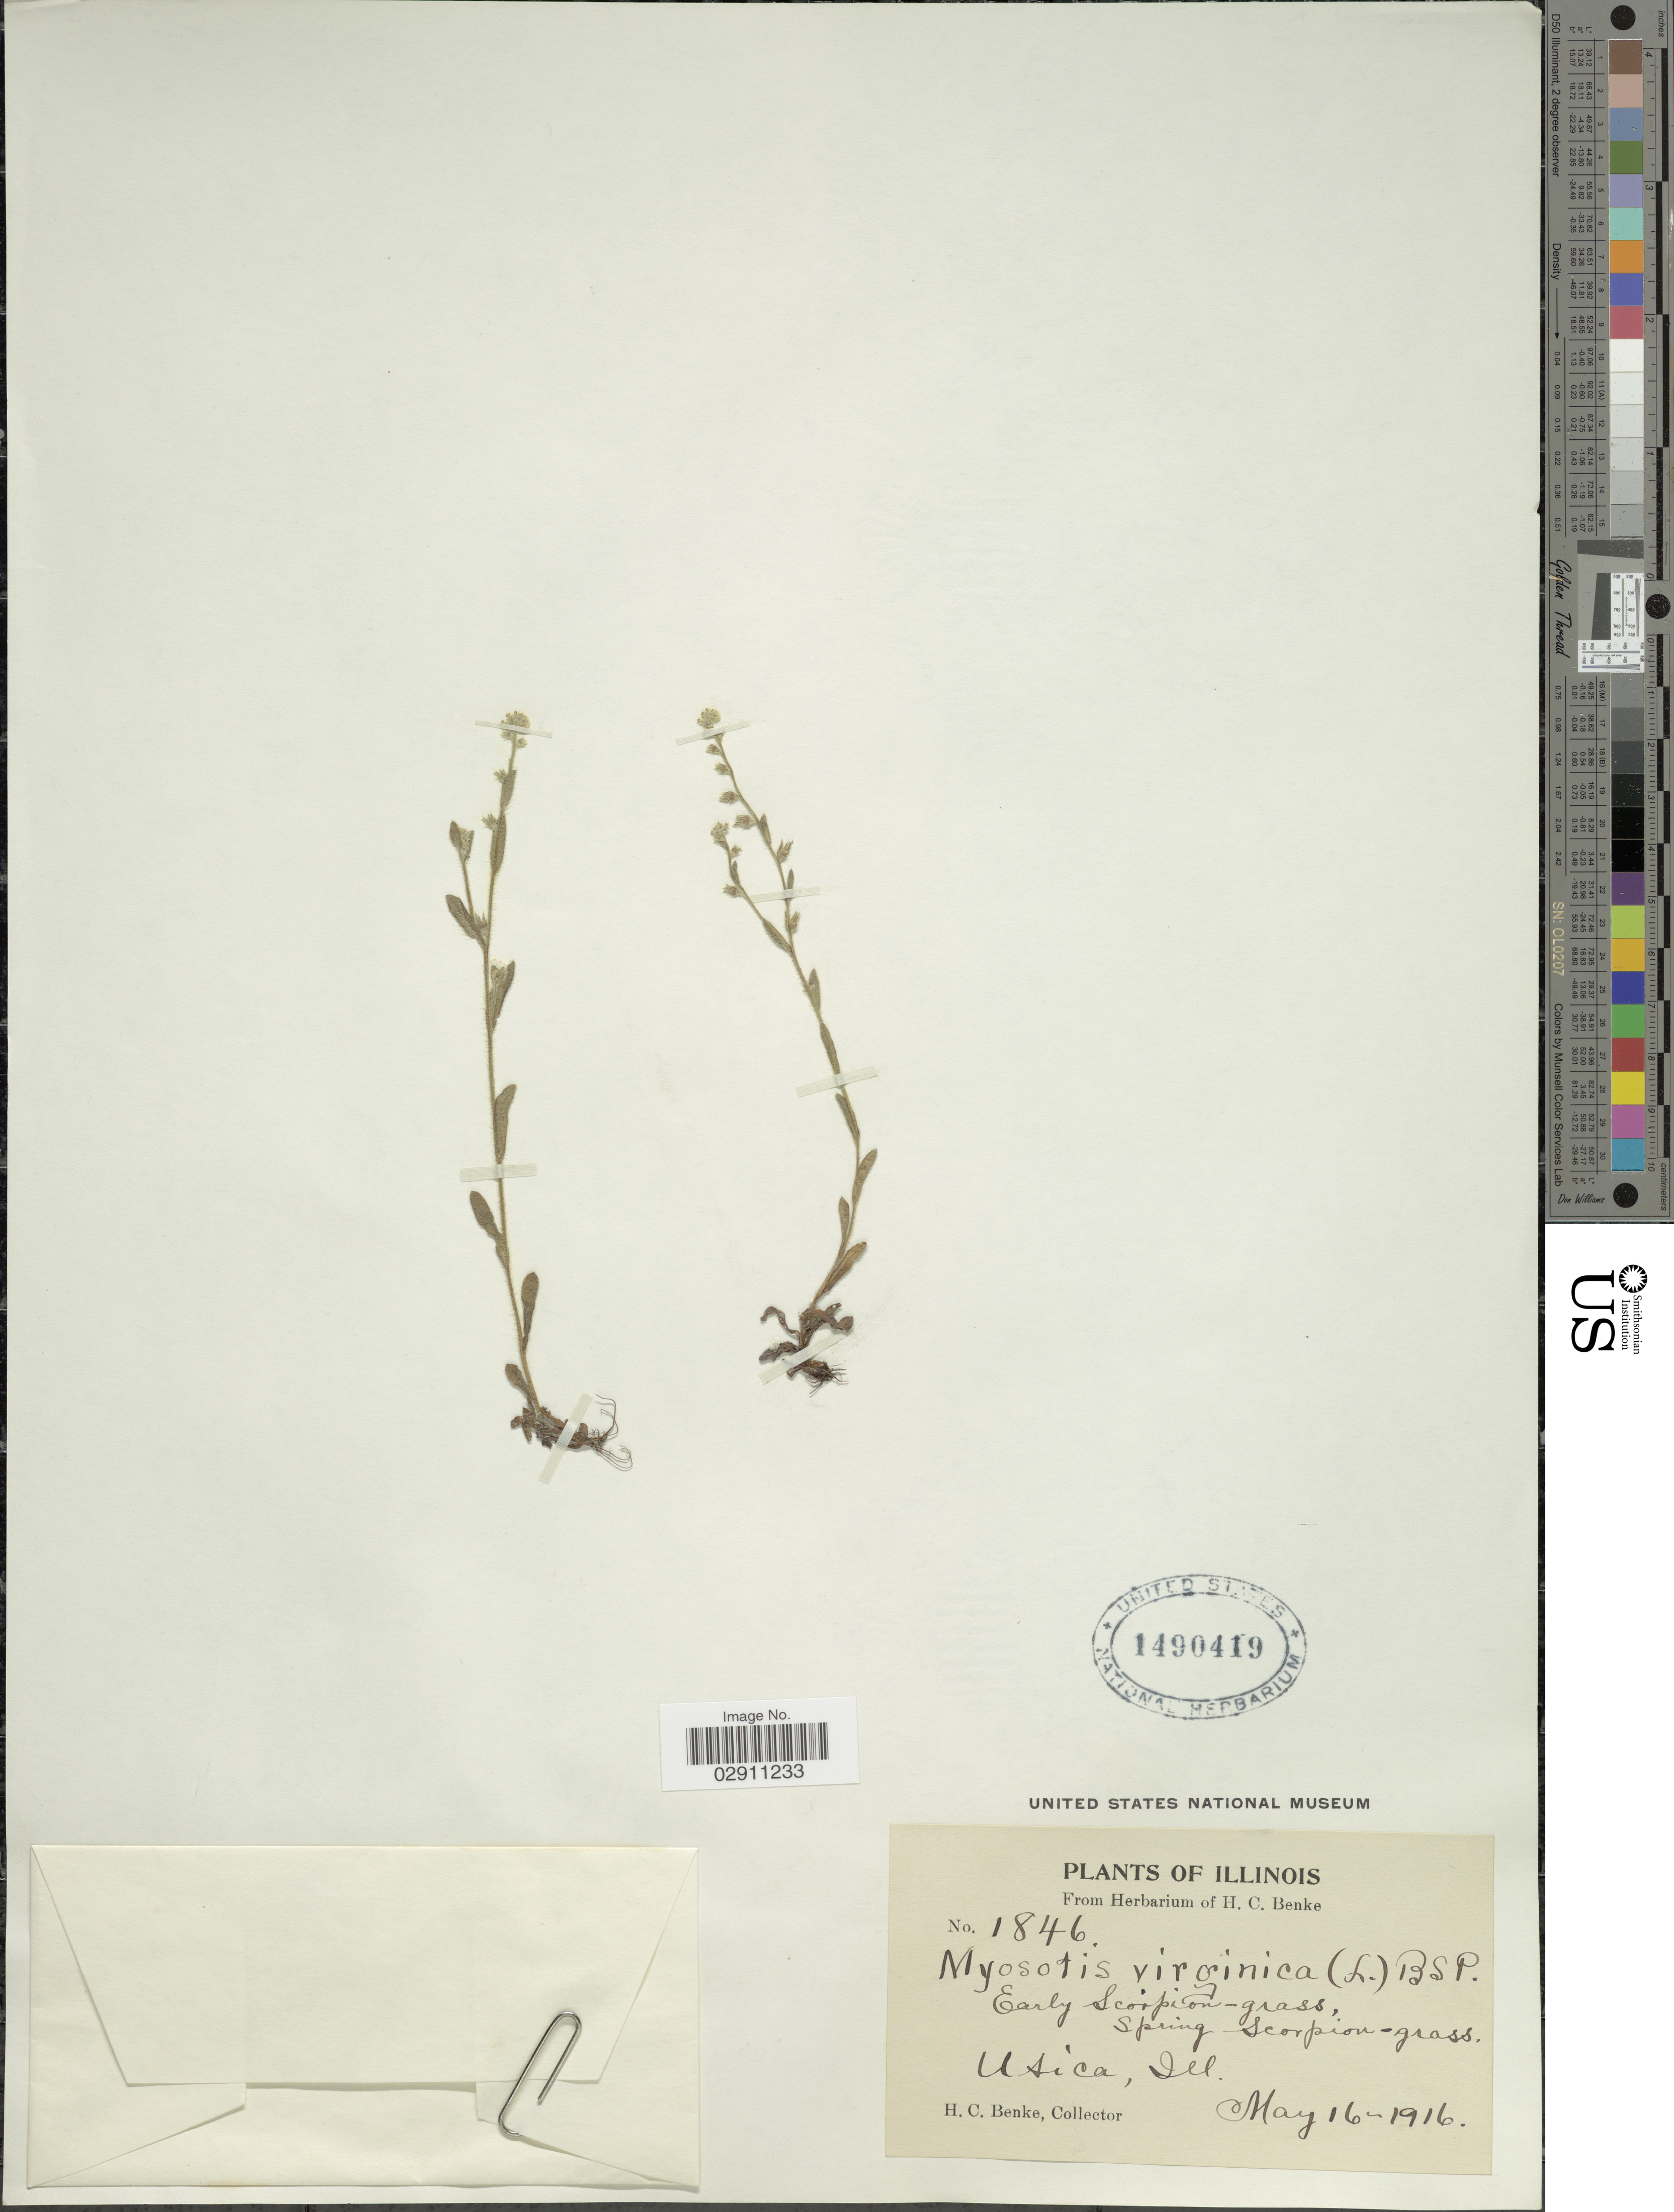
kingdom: Plantae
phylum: Tracheophyta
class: Magnoliopsida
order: Boraginales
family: Boraginaceae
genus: Myosotis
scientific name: Myosotis verna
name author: Nutt.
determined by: Goldman, Doug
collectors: H. Benke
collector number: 1846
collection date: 1916-05-16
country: United States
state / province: Illinois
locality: Utica.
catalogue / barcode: US 1490419